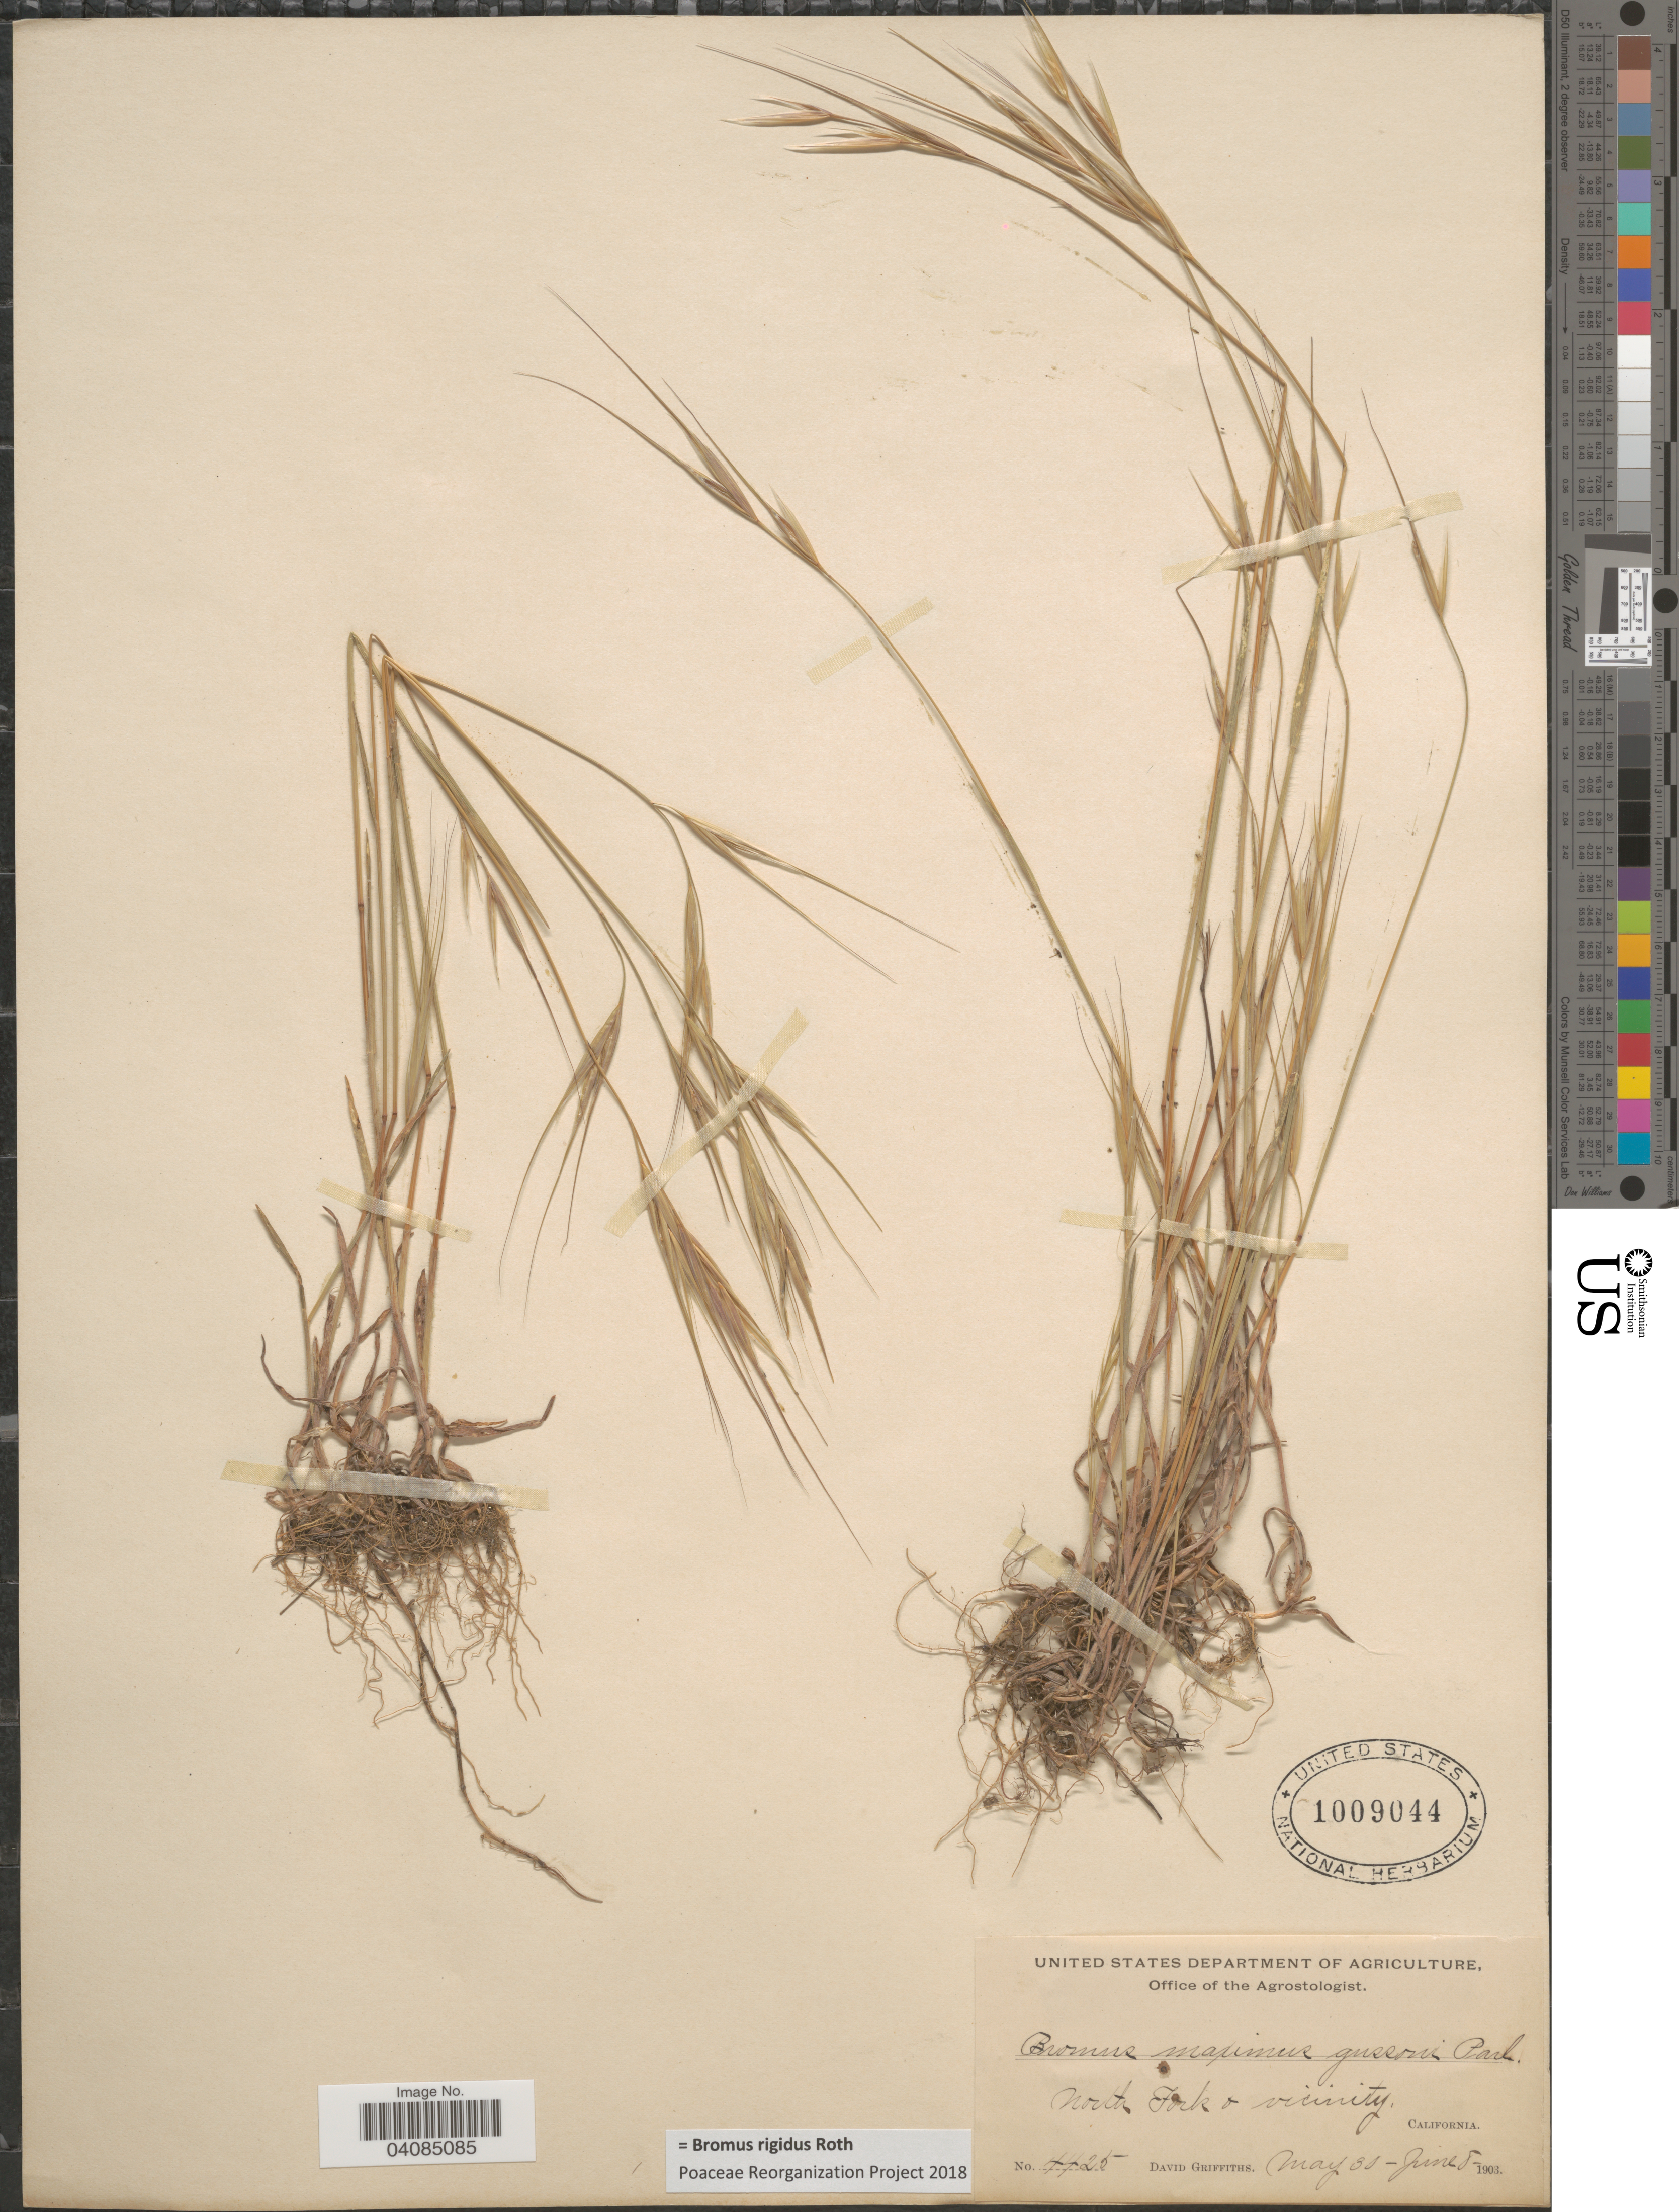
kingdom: Plantae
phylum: Tracheophyta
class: Liliopsida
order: Poales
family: Poaceae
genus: Bromus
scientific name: Bromus rigidus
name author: Roth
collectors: D. Griffiths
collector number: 4425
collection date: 1903-05-30/1903-06-08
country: United States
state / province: California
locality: North Fork & vicinity.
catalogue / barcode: US 1009044